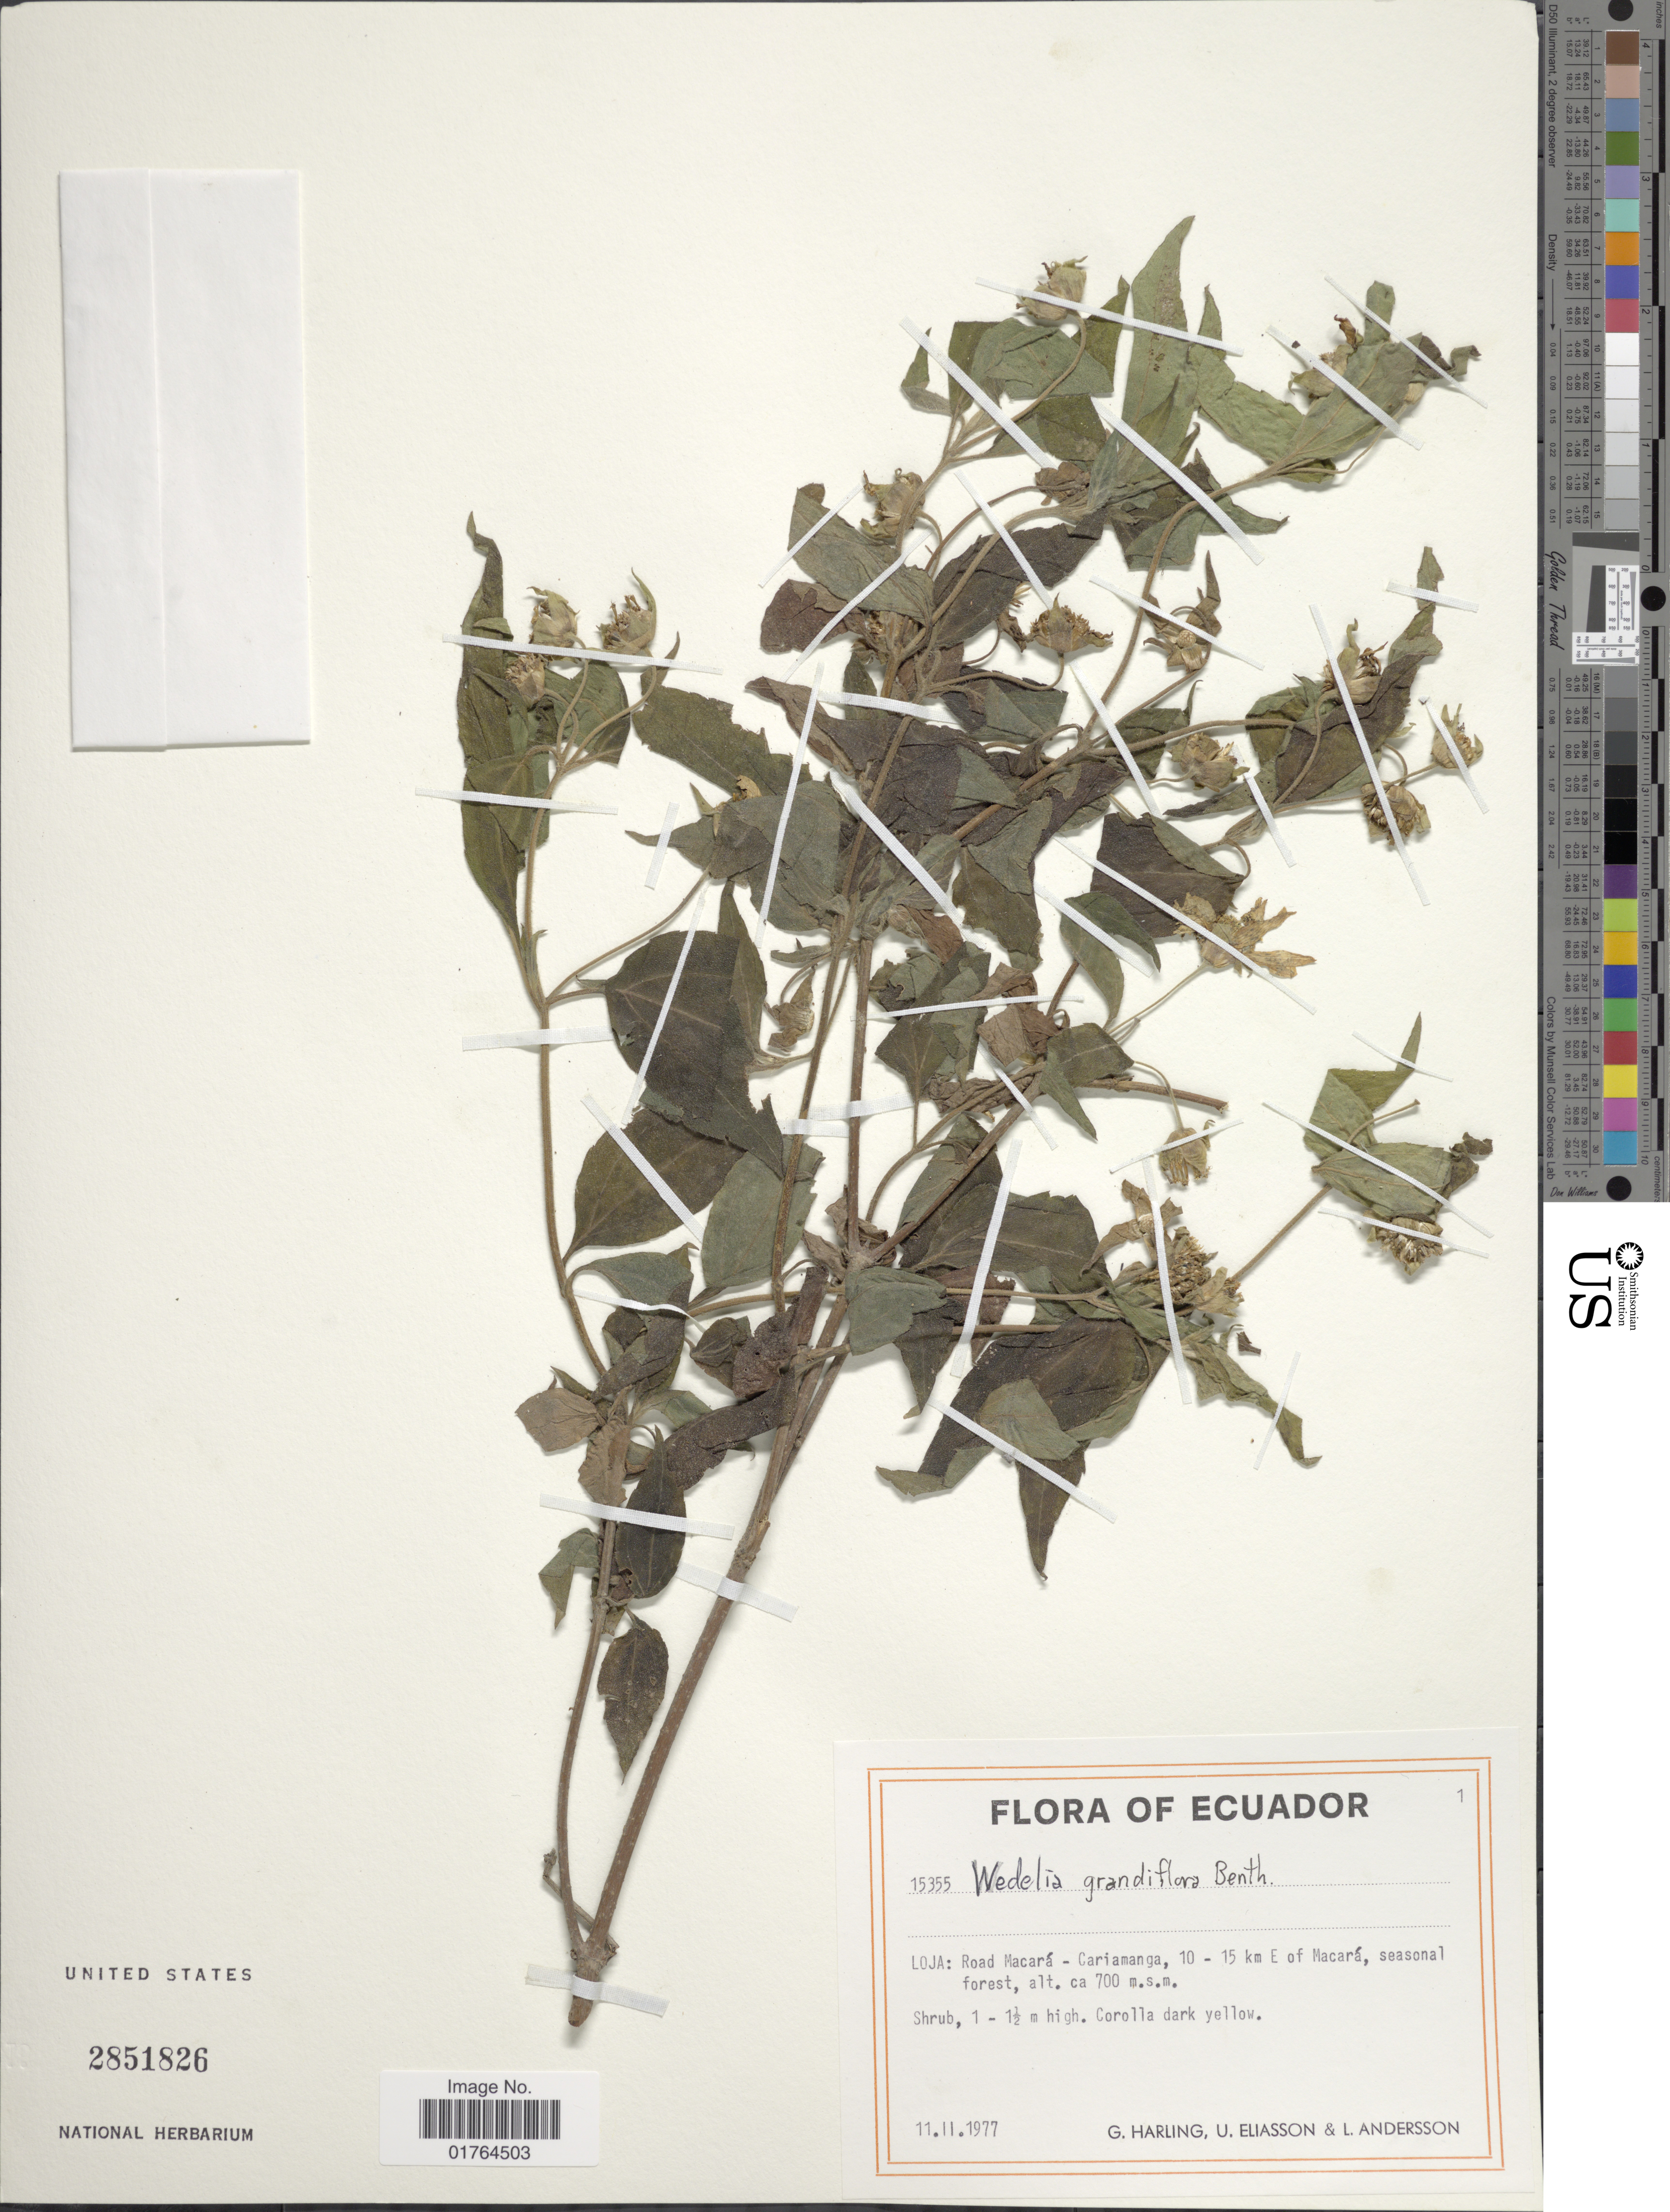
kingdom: Plantae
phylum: Tracheophyta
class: Magnoliopsida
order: Asterales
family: Asteraceae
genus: Wedelia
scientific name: Wedelia grandiflora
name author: Benth.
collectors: G. Harling & L. Andersson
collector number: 15355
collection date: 1977-02-11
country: Ecuador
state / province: Loja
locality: Road Macara-Cariamanga, 10-15 km E of Macara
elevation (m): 700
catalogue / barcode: US 2851826